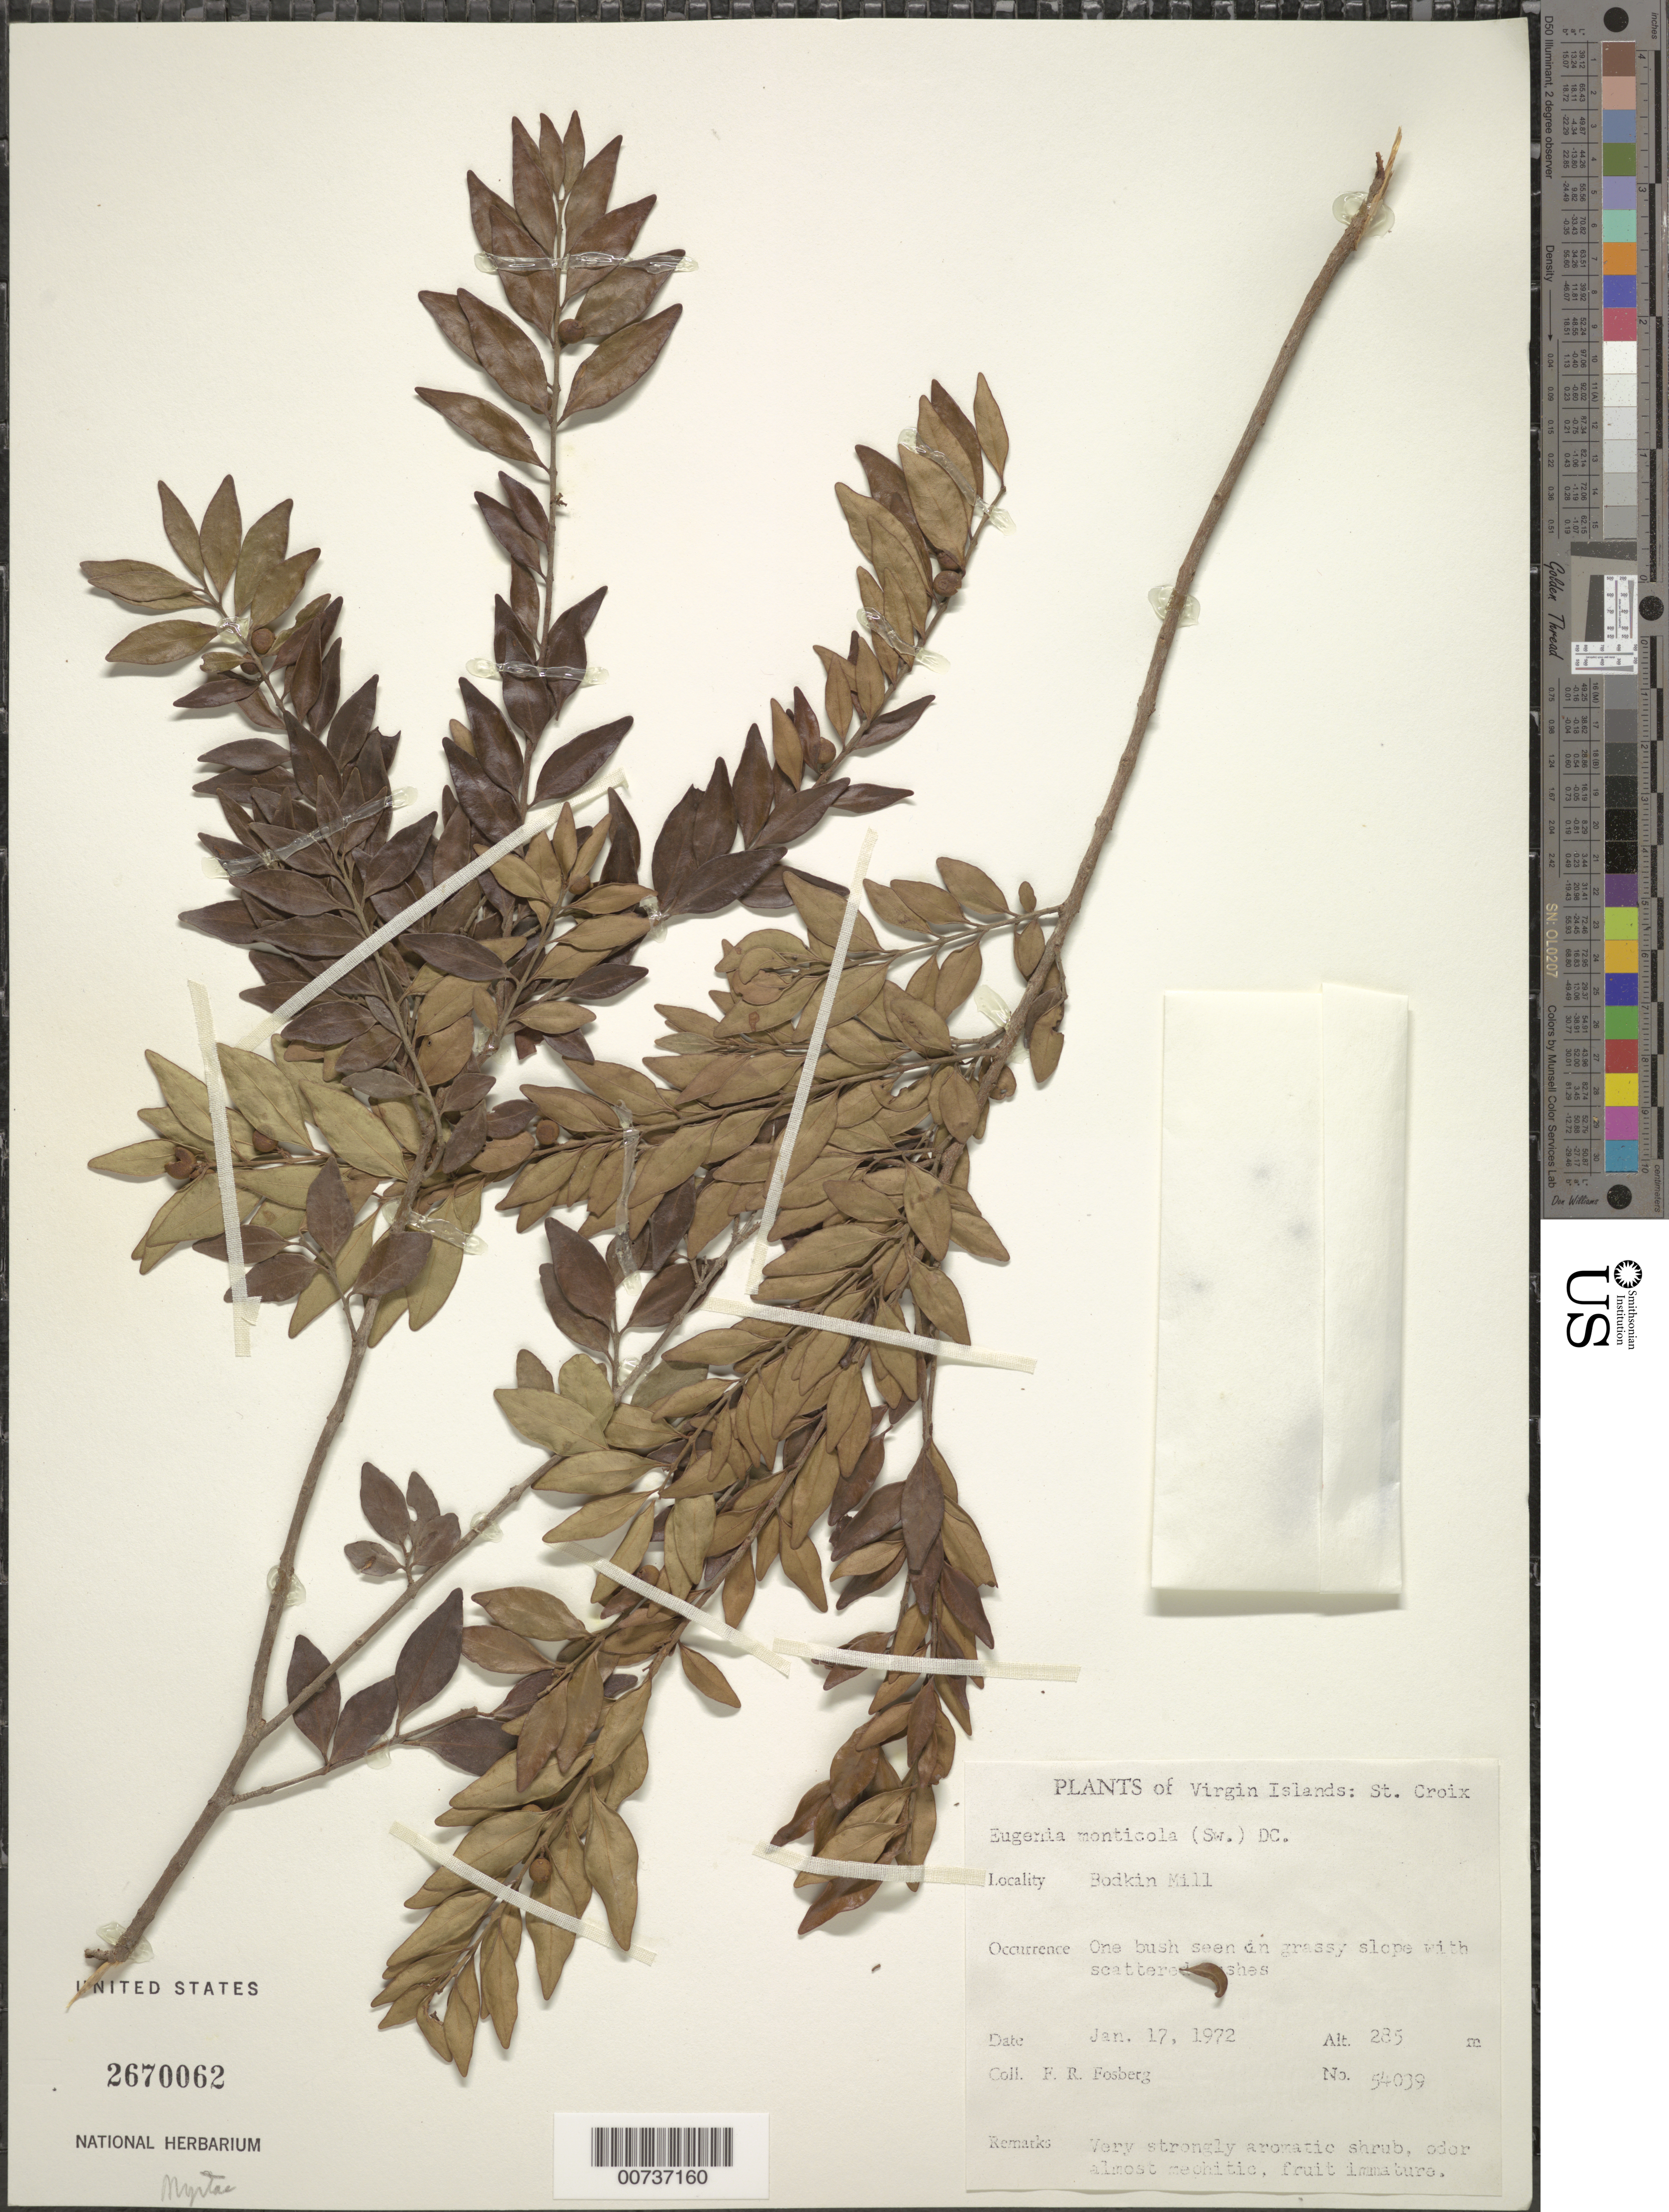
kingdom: Plantae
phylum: Tracheophyta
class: Magnoliopsida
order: Myrtales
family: Myrtaceae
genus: Eugenia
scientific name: Eugenia monticola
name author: (Sw.) DC.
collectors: F. R. Fosberg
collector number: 54039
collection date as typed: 17 Jan 1972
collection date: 1972-01-17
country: U.S. Virgin Islands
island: St. Croix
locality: Bodkin Mill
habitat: One bush seen on grassy slope with scattered bushes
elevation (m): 285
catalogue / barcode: US 2670062